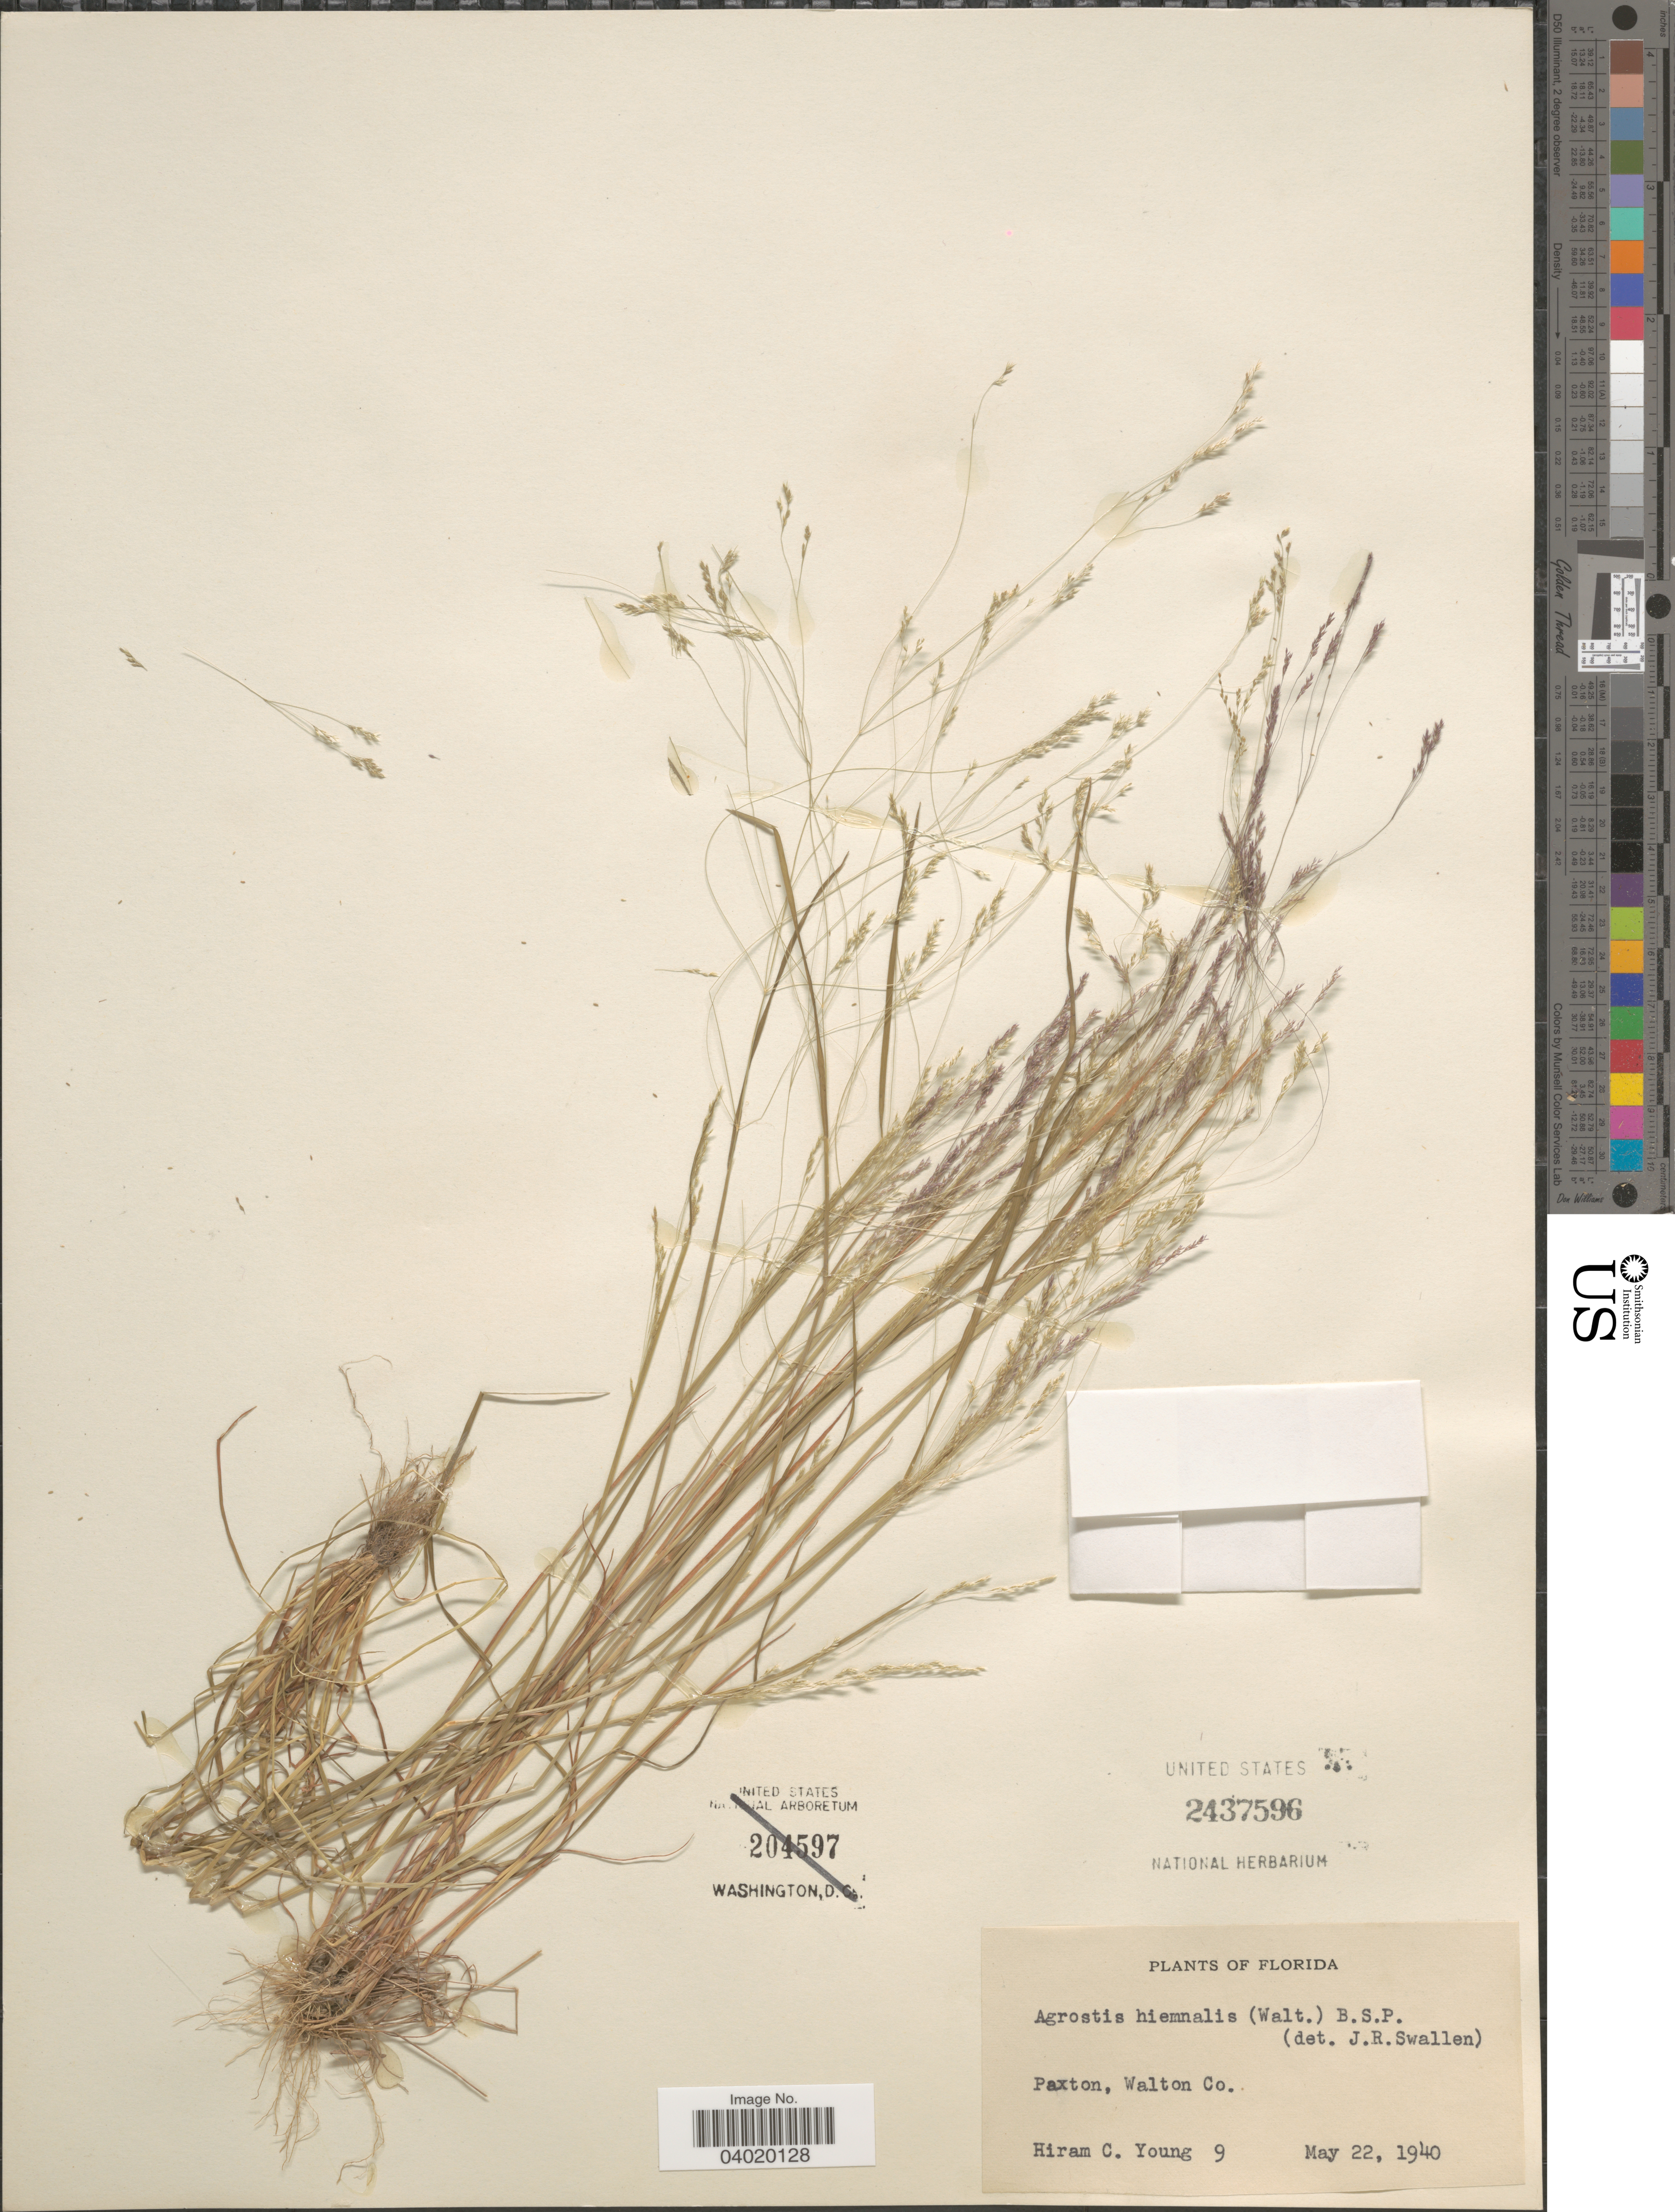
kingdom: Plantae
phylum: Tracheophyta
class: Liliopsida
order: Poales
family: Poaceae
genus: Agrostis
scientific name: Agrostis hyemalis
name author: (Walter) Britton et al.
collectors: H. Young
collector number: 9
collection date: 1940-05-22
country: United States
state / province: Florida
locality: Paxton, Walton Co.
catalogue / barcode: US 2437596